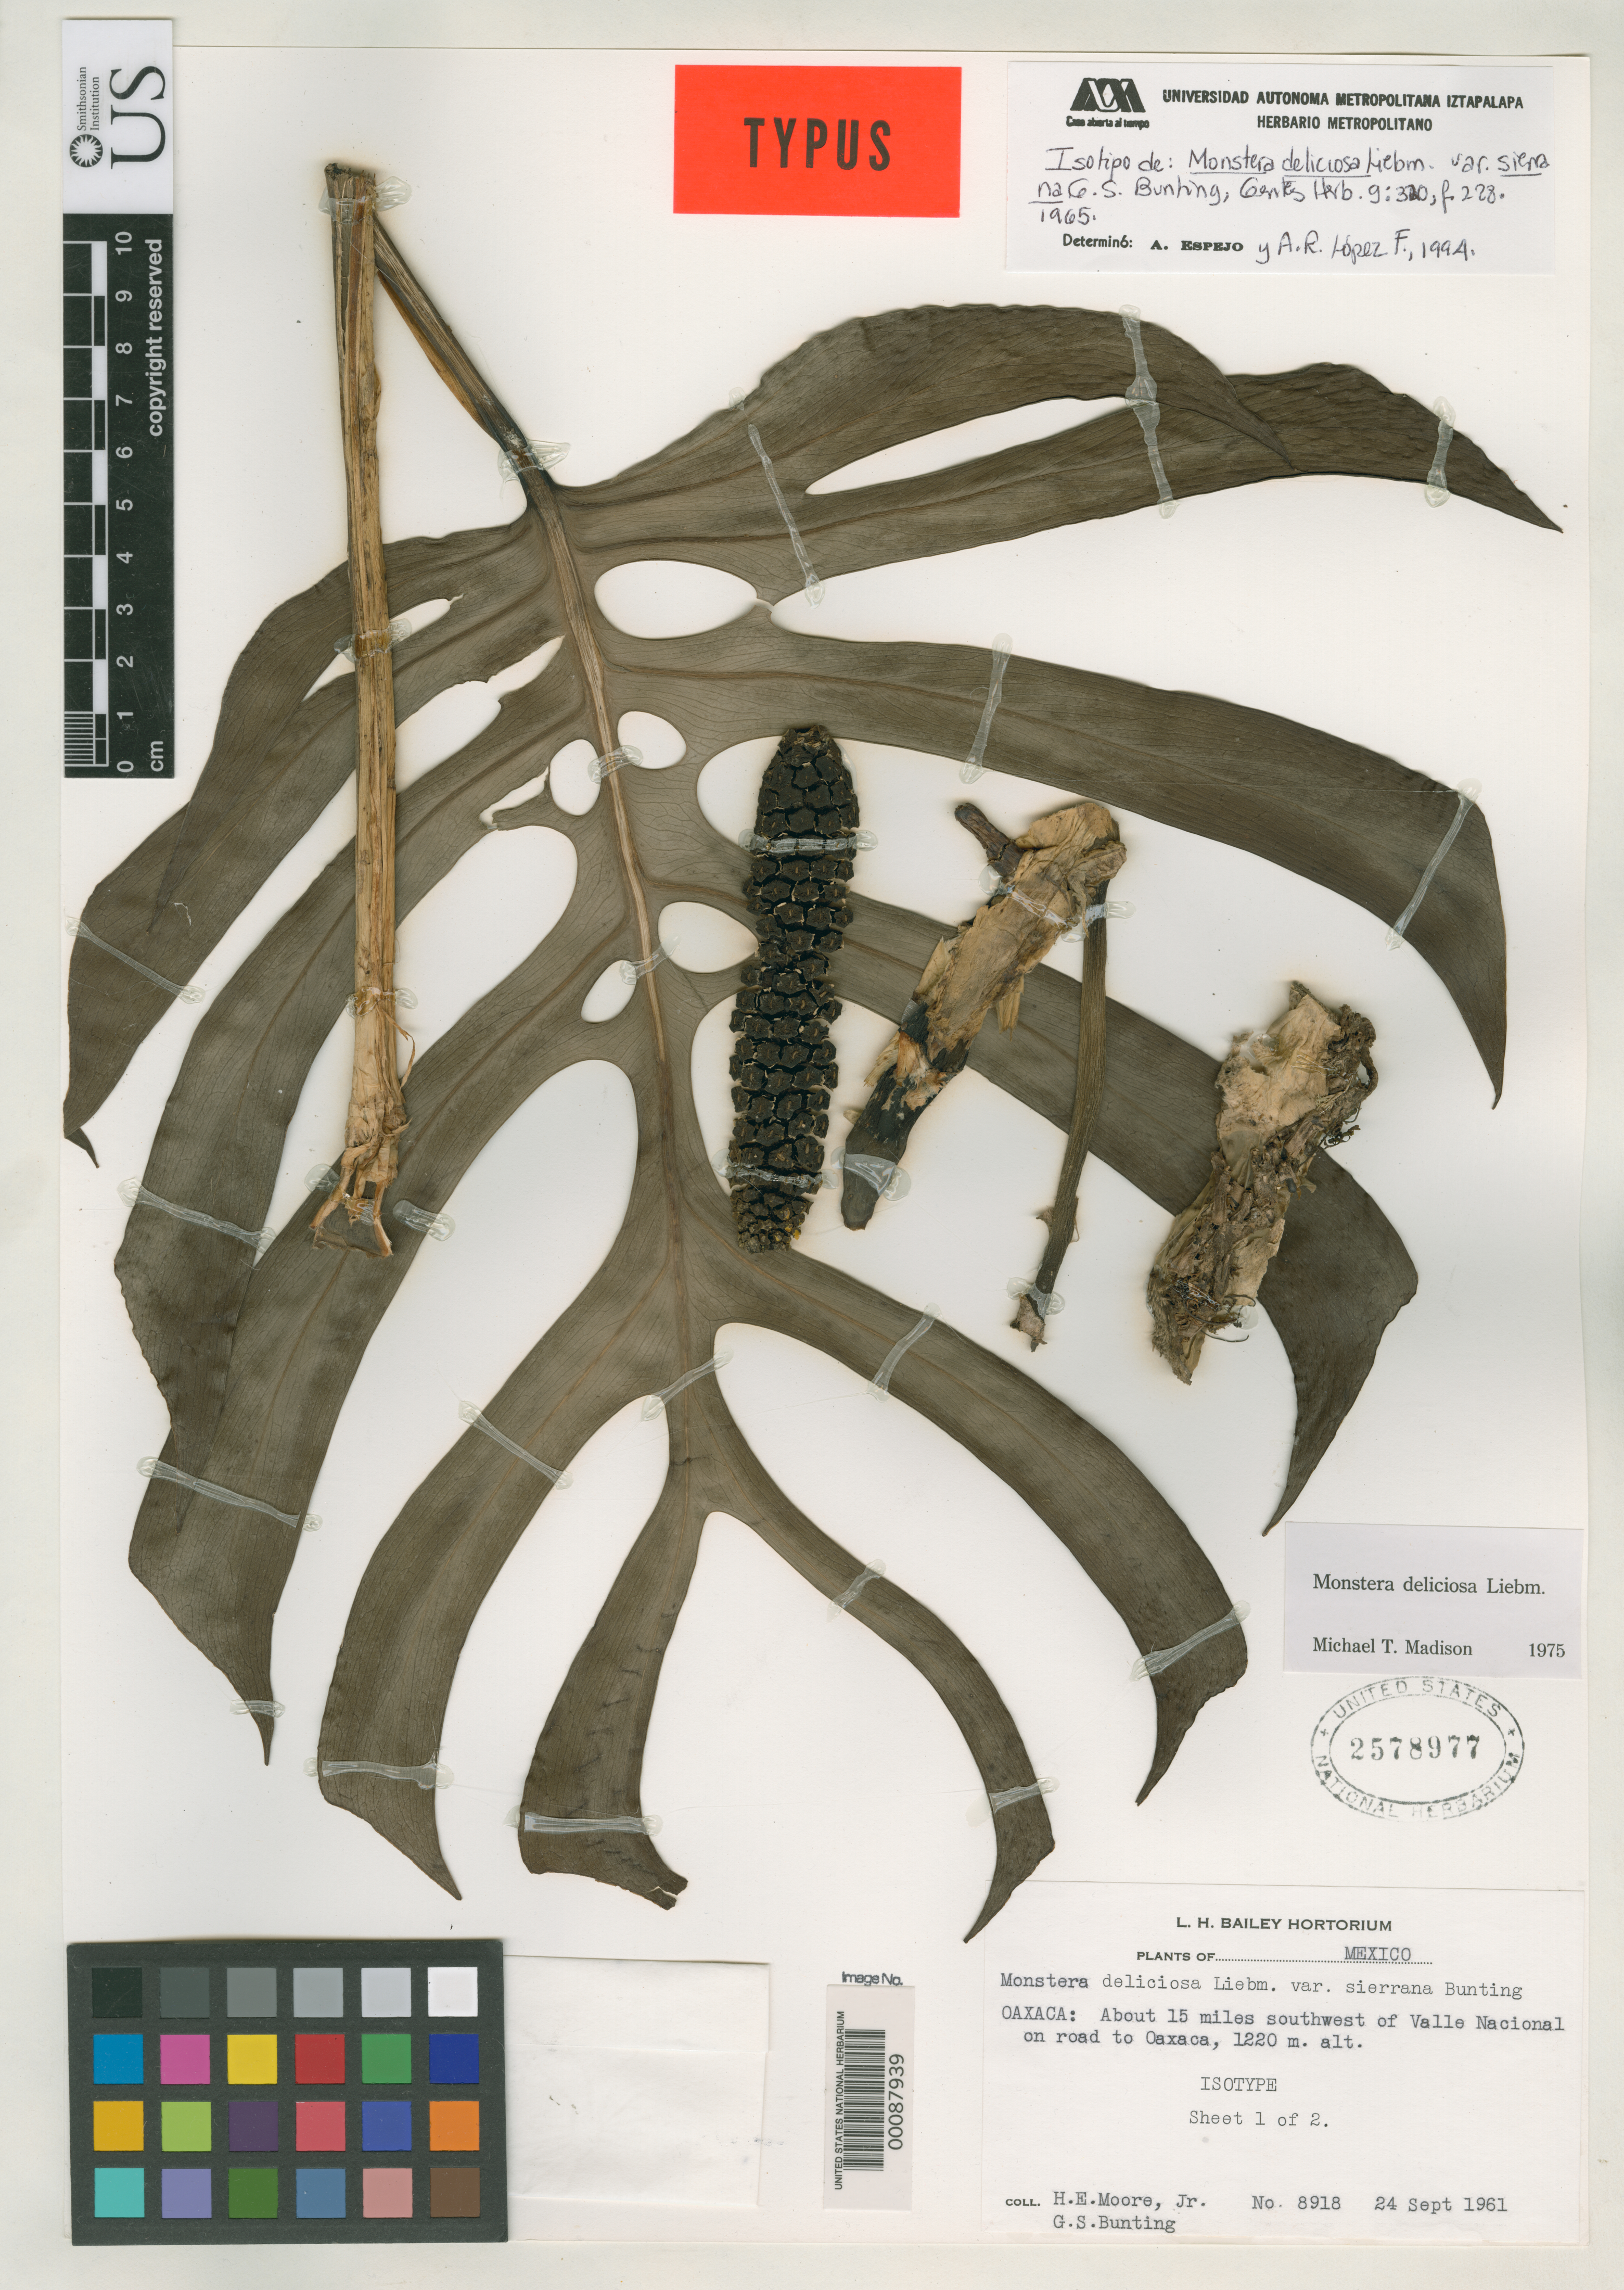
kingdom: Plantae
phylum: Tracheophyta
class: Liliopsida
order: Alismatales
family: Araceae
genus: Monstera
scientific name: Monstera deliciosa var. sierrana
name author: G.S. Bunting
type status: Isotype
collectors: H. E. Moore & G. S. Bunting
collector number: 8918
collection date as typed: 24 Sep 1961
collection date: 1961-09-24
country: Mexico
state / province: Oaxaca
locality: Sierra de Juarez, 15 mi. SE of Valle Nacional, road to Oaxaca.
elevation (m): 1220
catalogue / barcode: US 2578977